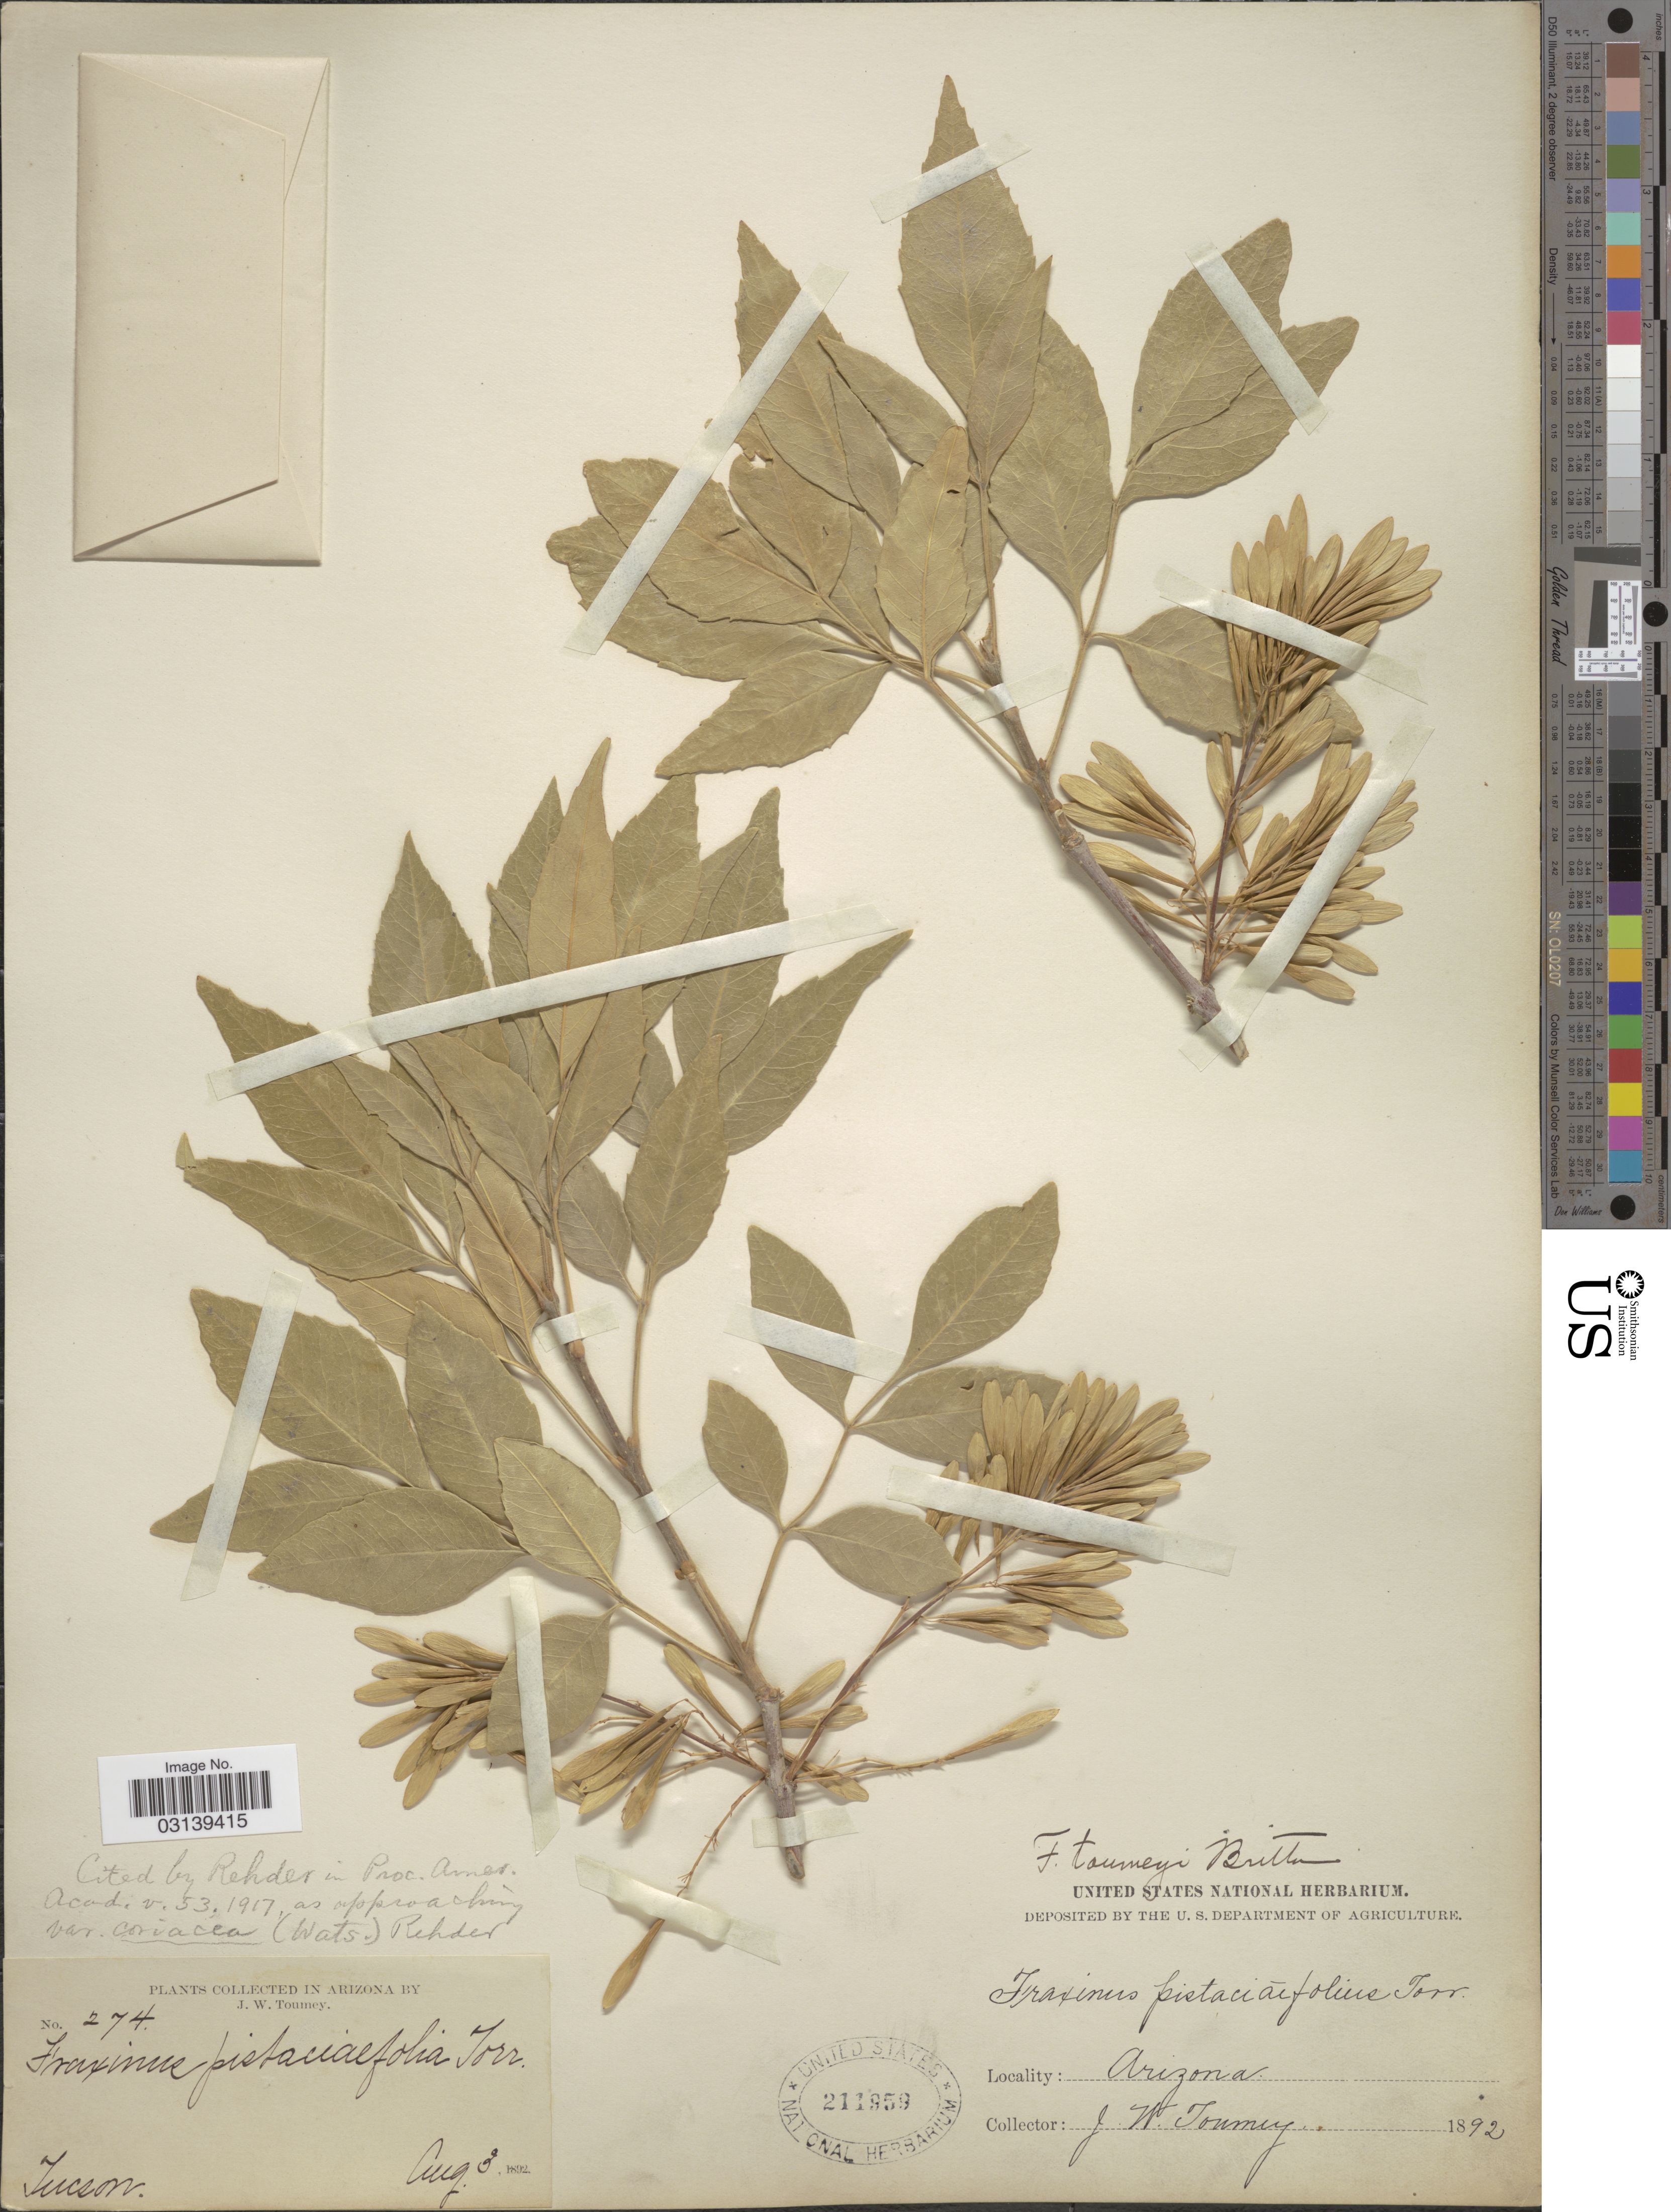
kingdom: Plantae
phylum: Tracheophyta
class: Magnoliopsida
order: Lamiales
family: Oleaceae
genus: Fraxinus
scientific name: Fraxinus velutina var. toumeyi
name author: (Britton) Rehder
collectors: J. W. Toumey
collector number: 274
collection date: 1892-08-03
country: United States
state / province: Arizona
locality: Tucson.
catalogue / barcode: US 211959